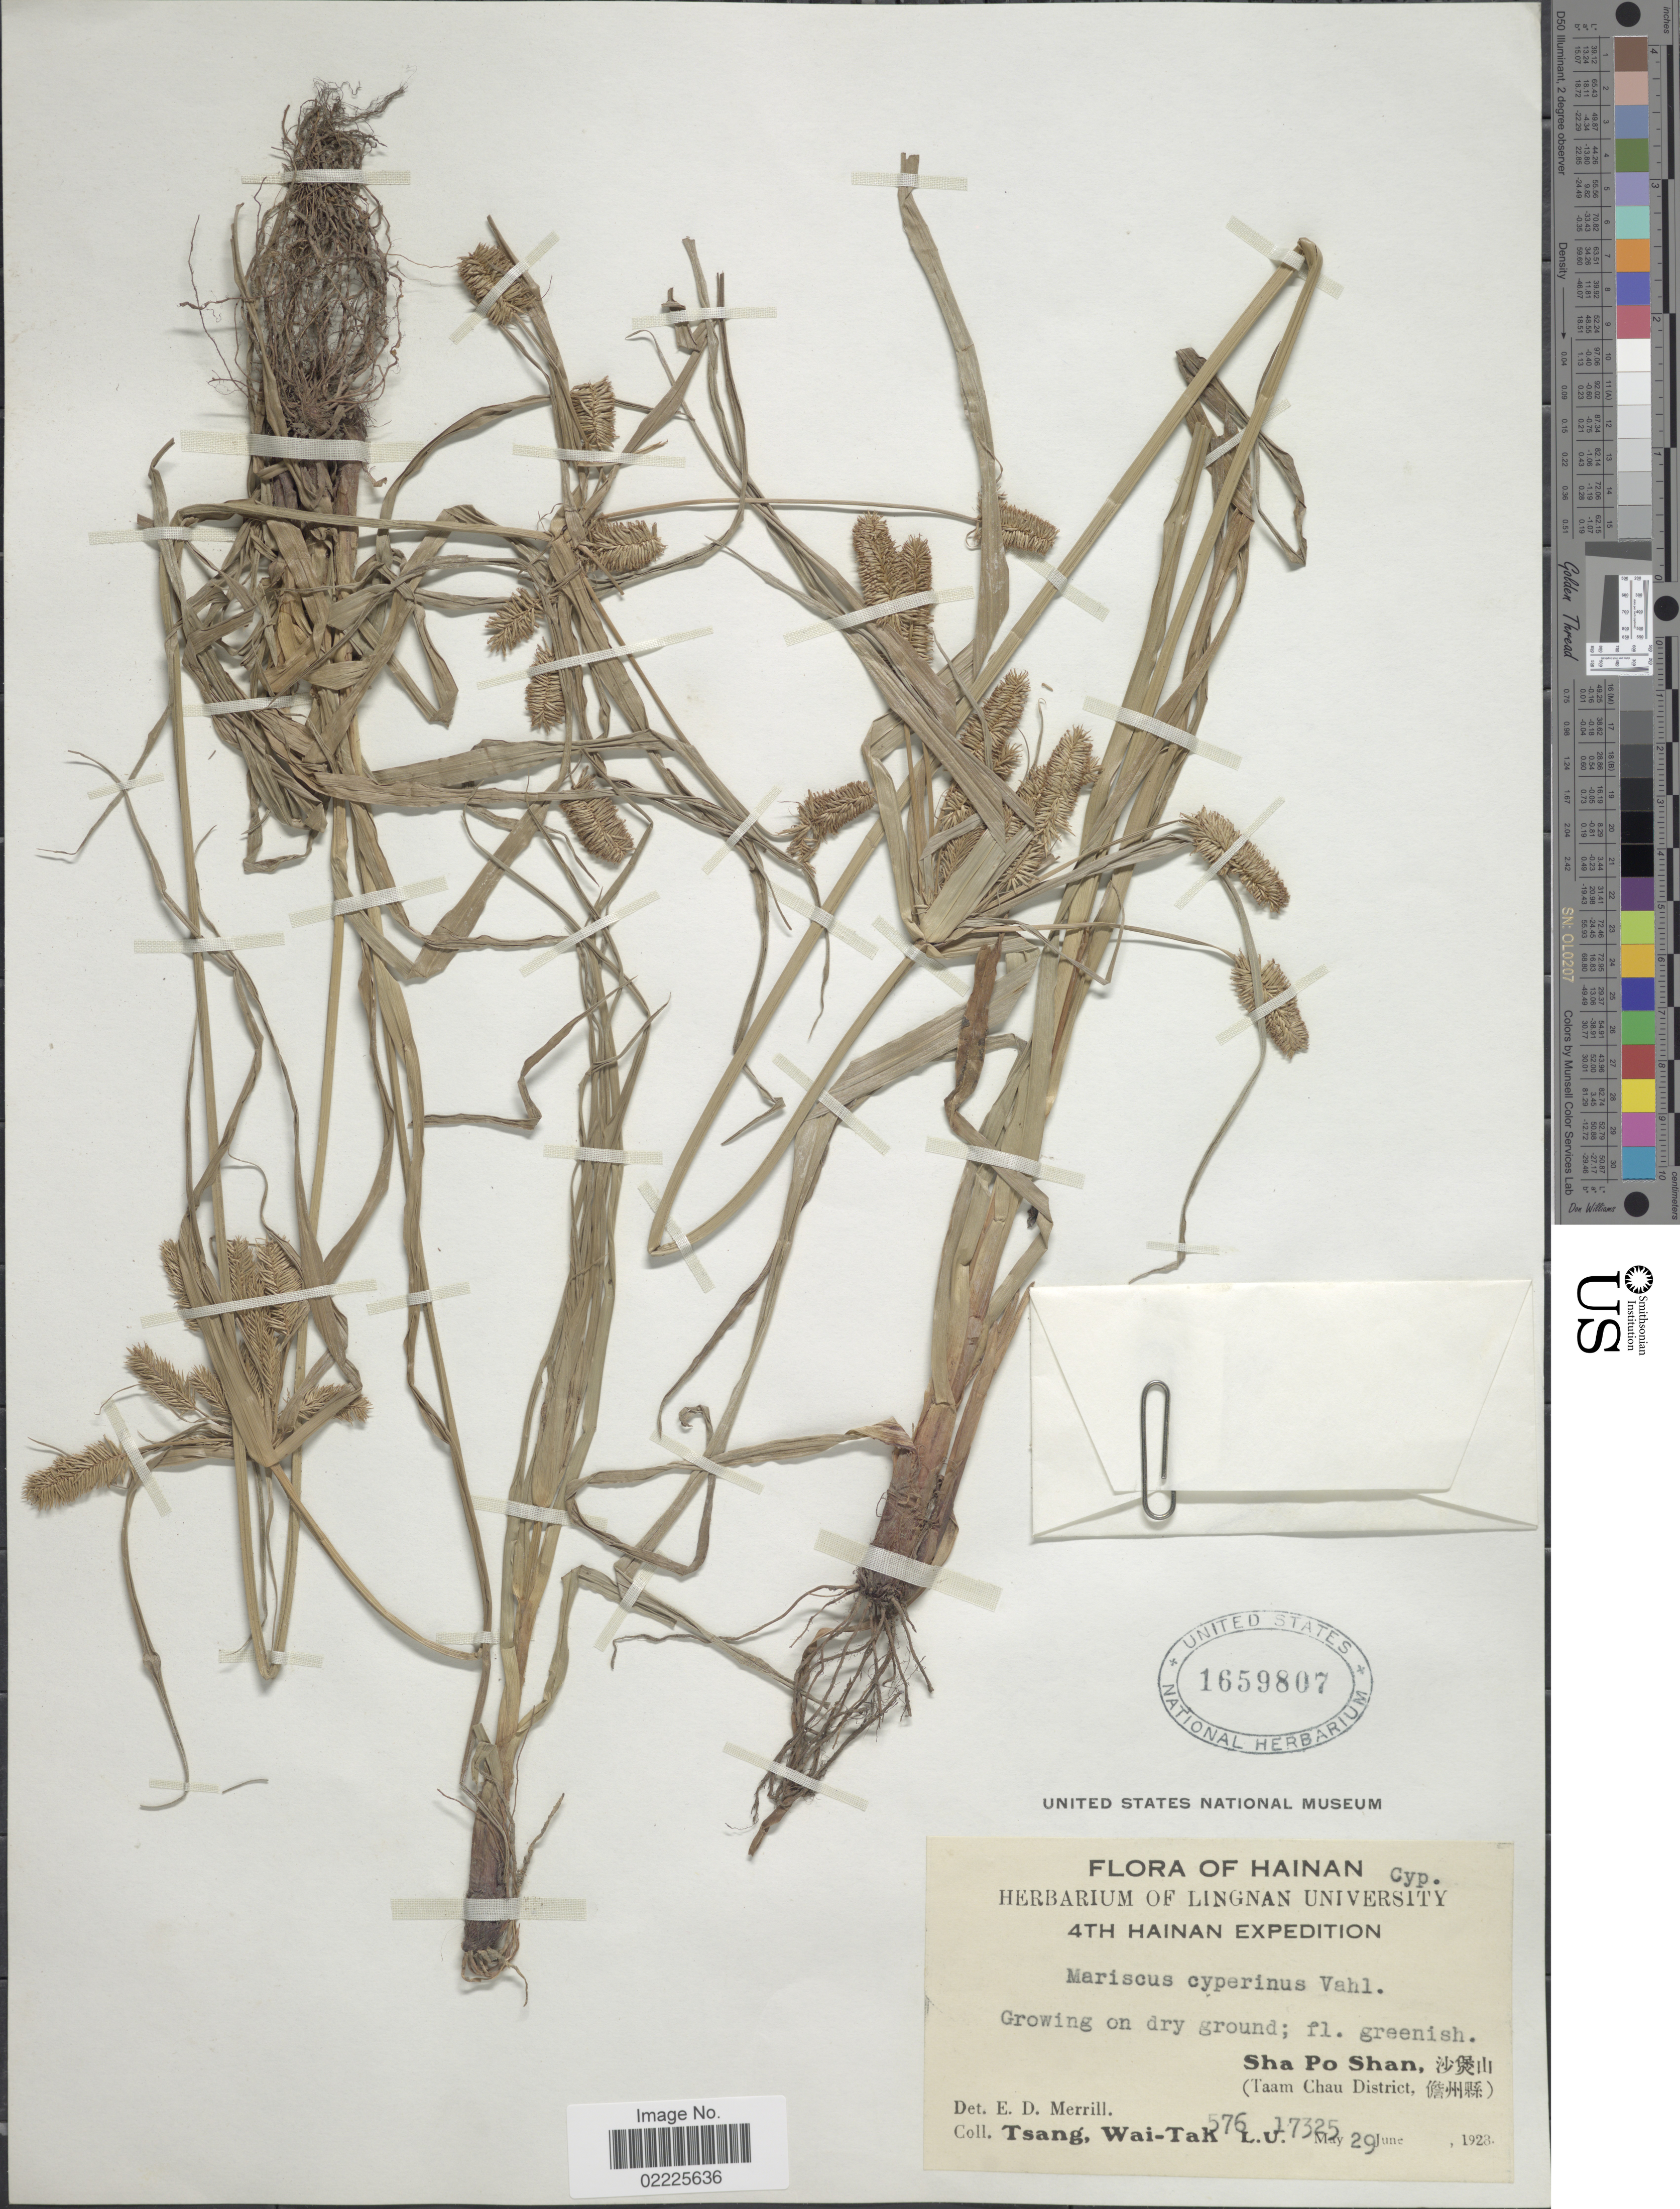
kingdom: Plantae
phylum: Tracheophyta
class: Liliopsida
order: Poales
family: Cyperaceae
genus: Cyperus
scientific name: Cyperus cyperinus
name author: (Retz.) Valck. Sur.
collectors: W. T. Tsang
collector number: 576/L.U. 17325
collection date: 1928-06-29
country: China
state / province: Hainan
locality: On dry ground, Sha Po Shan, (Taam Chau District).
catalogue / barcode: US 1659807